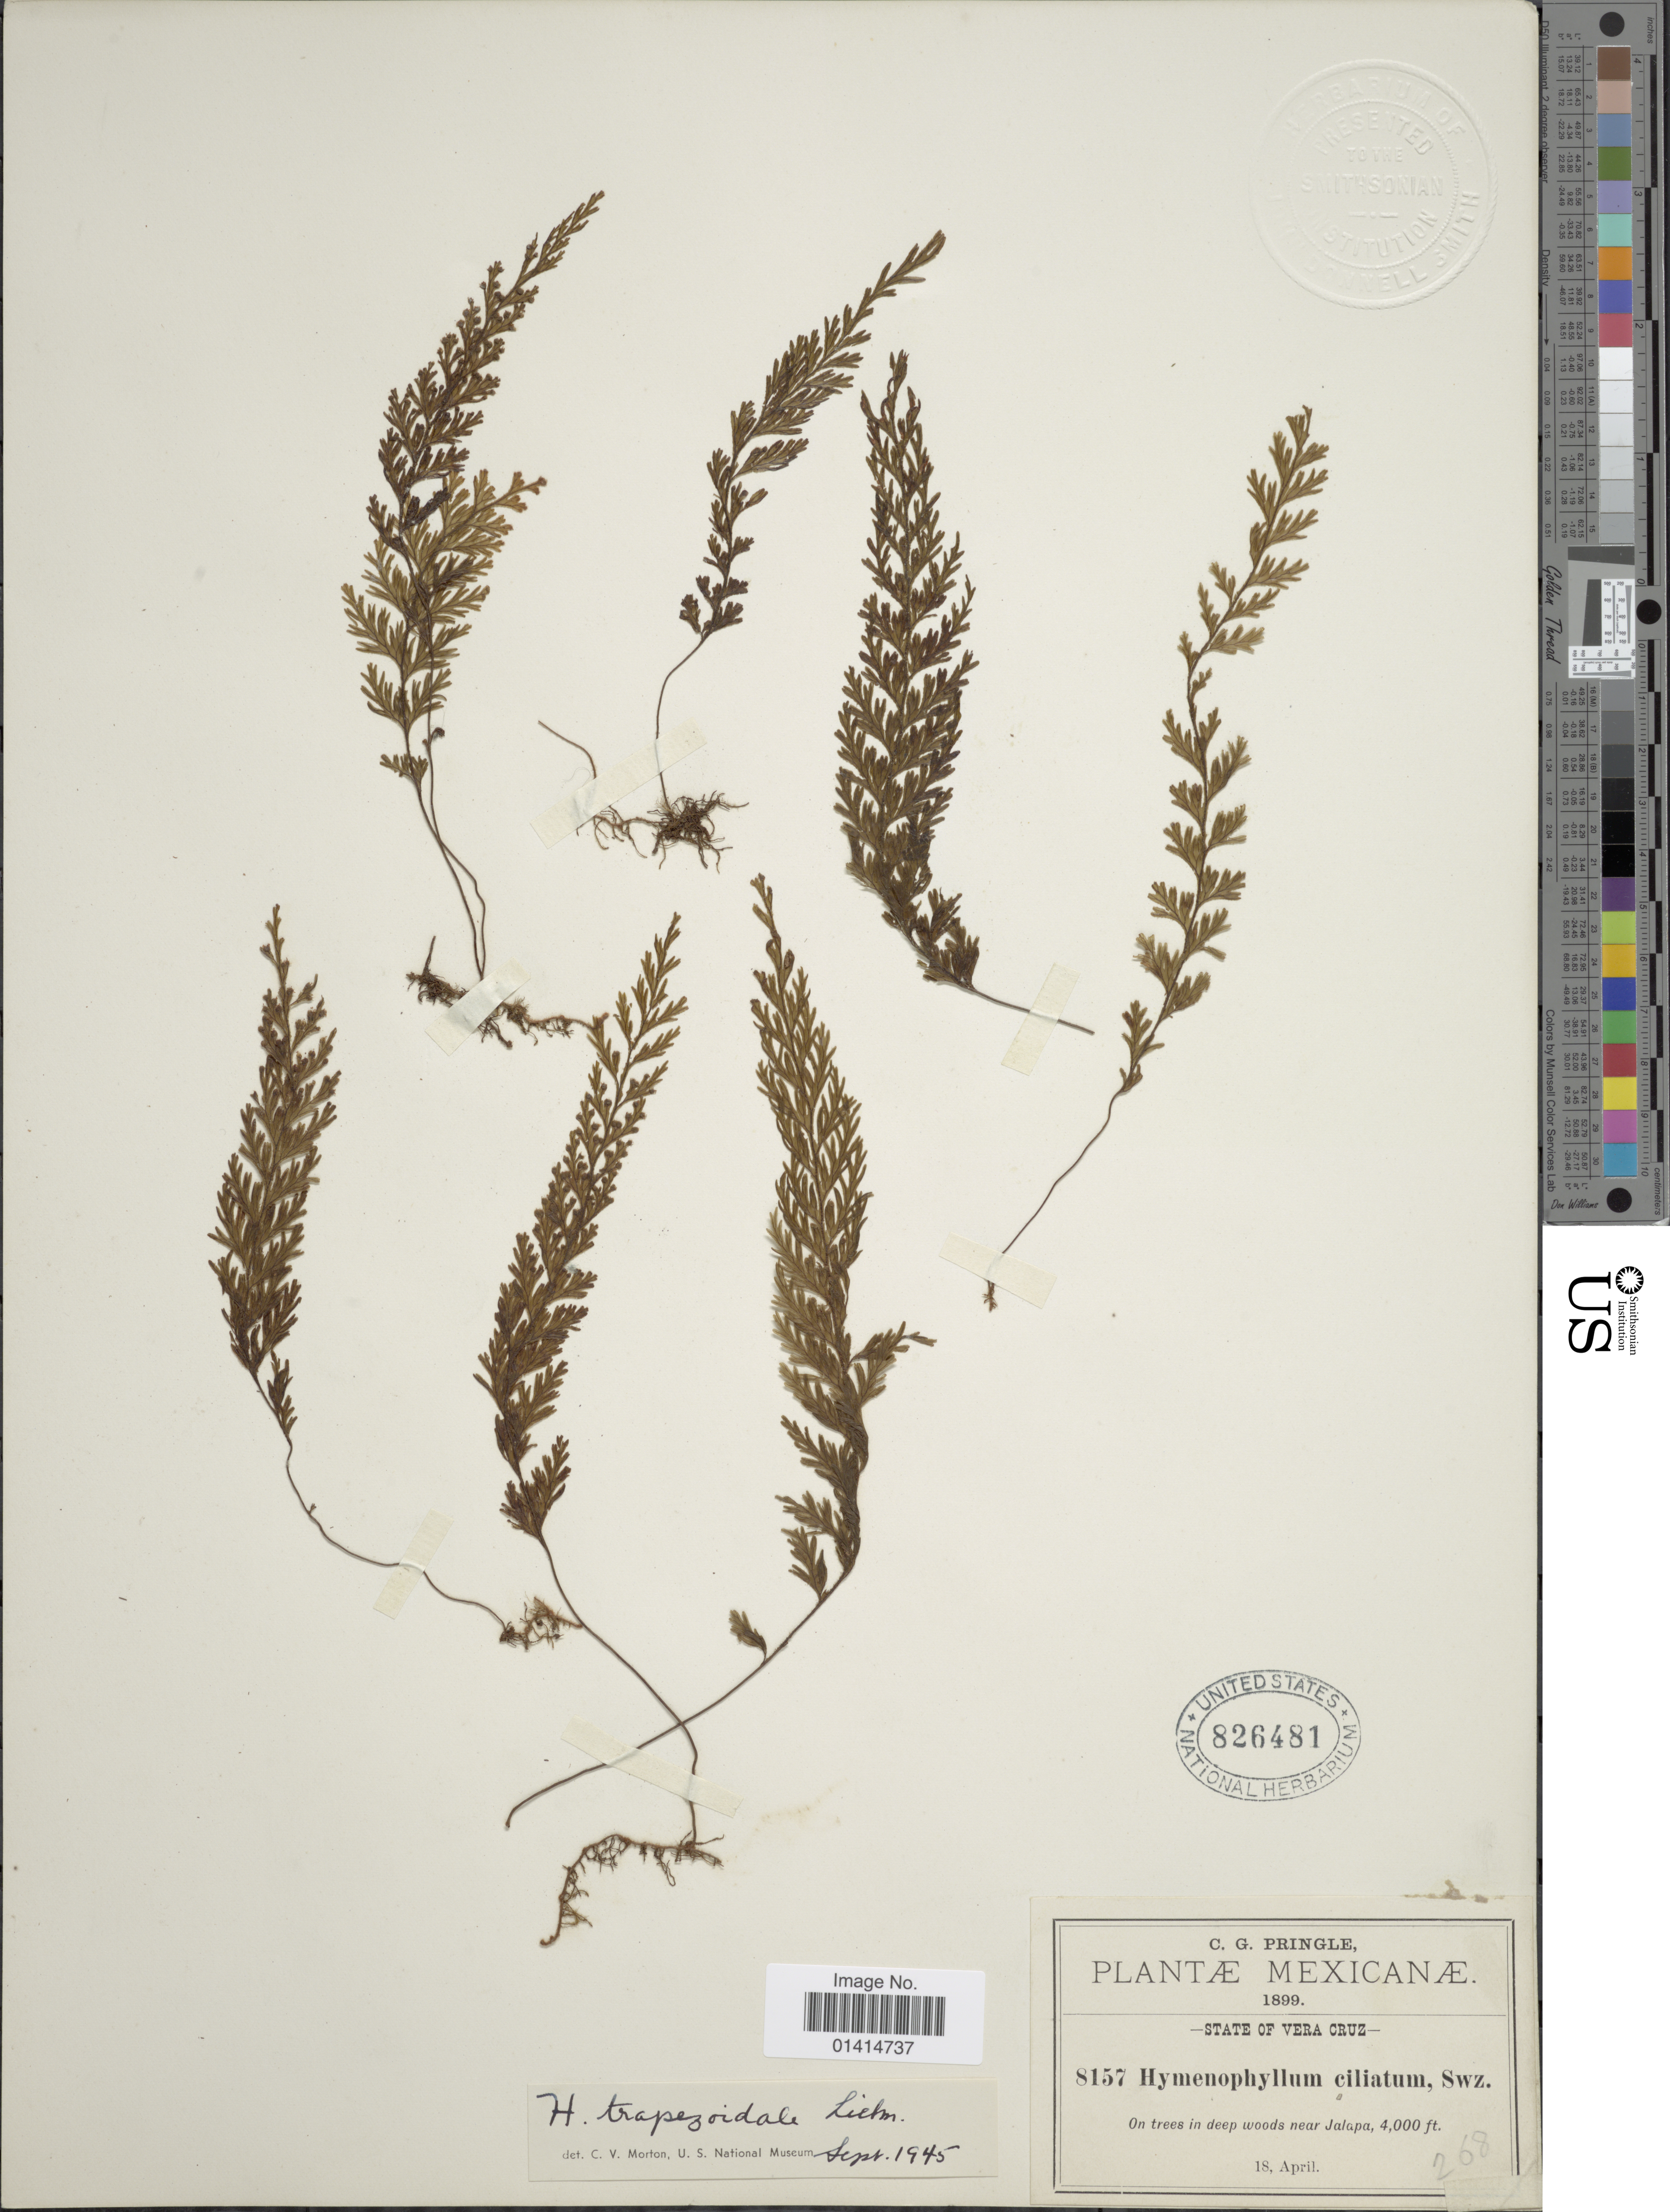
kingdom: Plantae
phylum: Tracheophyta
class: Polypodiopsida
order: Hymenophyllales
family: Hymenophyllaceae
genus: Hymenophyllum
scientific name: Hymenophyllum trapezoidale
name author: Liebm.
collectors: C. G. Pringle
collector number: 8157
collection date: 1899-04-18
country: Mexico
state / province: Veracruz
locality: State of Vera Cruz, On trees in deep woods near Jalapa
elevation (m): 1219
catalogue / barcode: US 826481